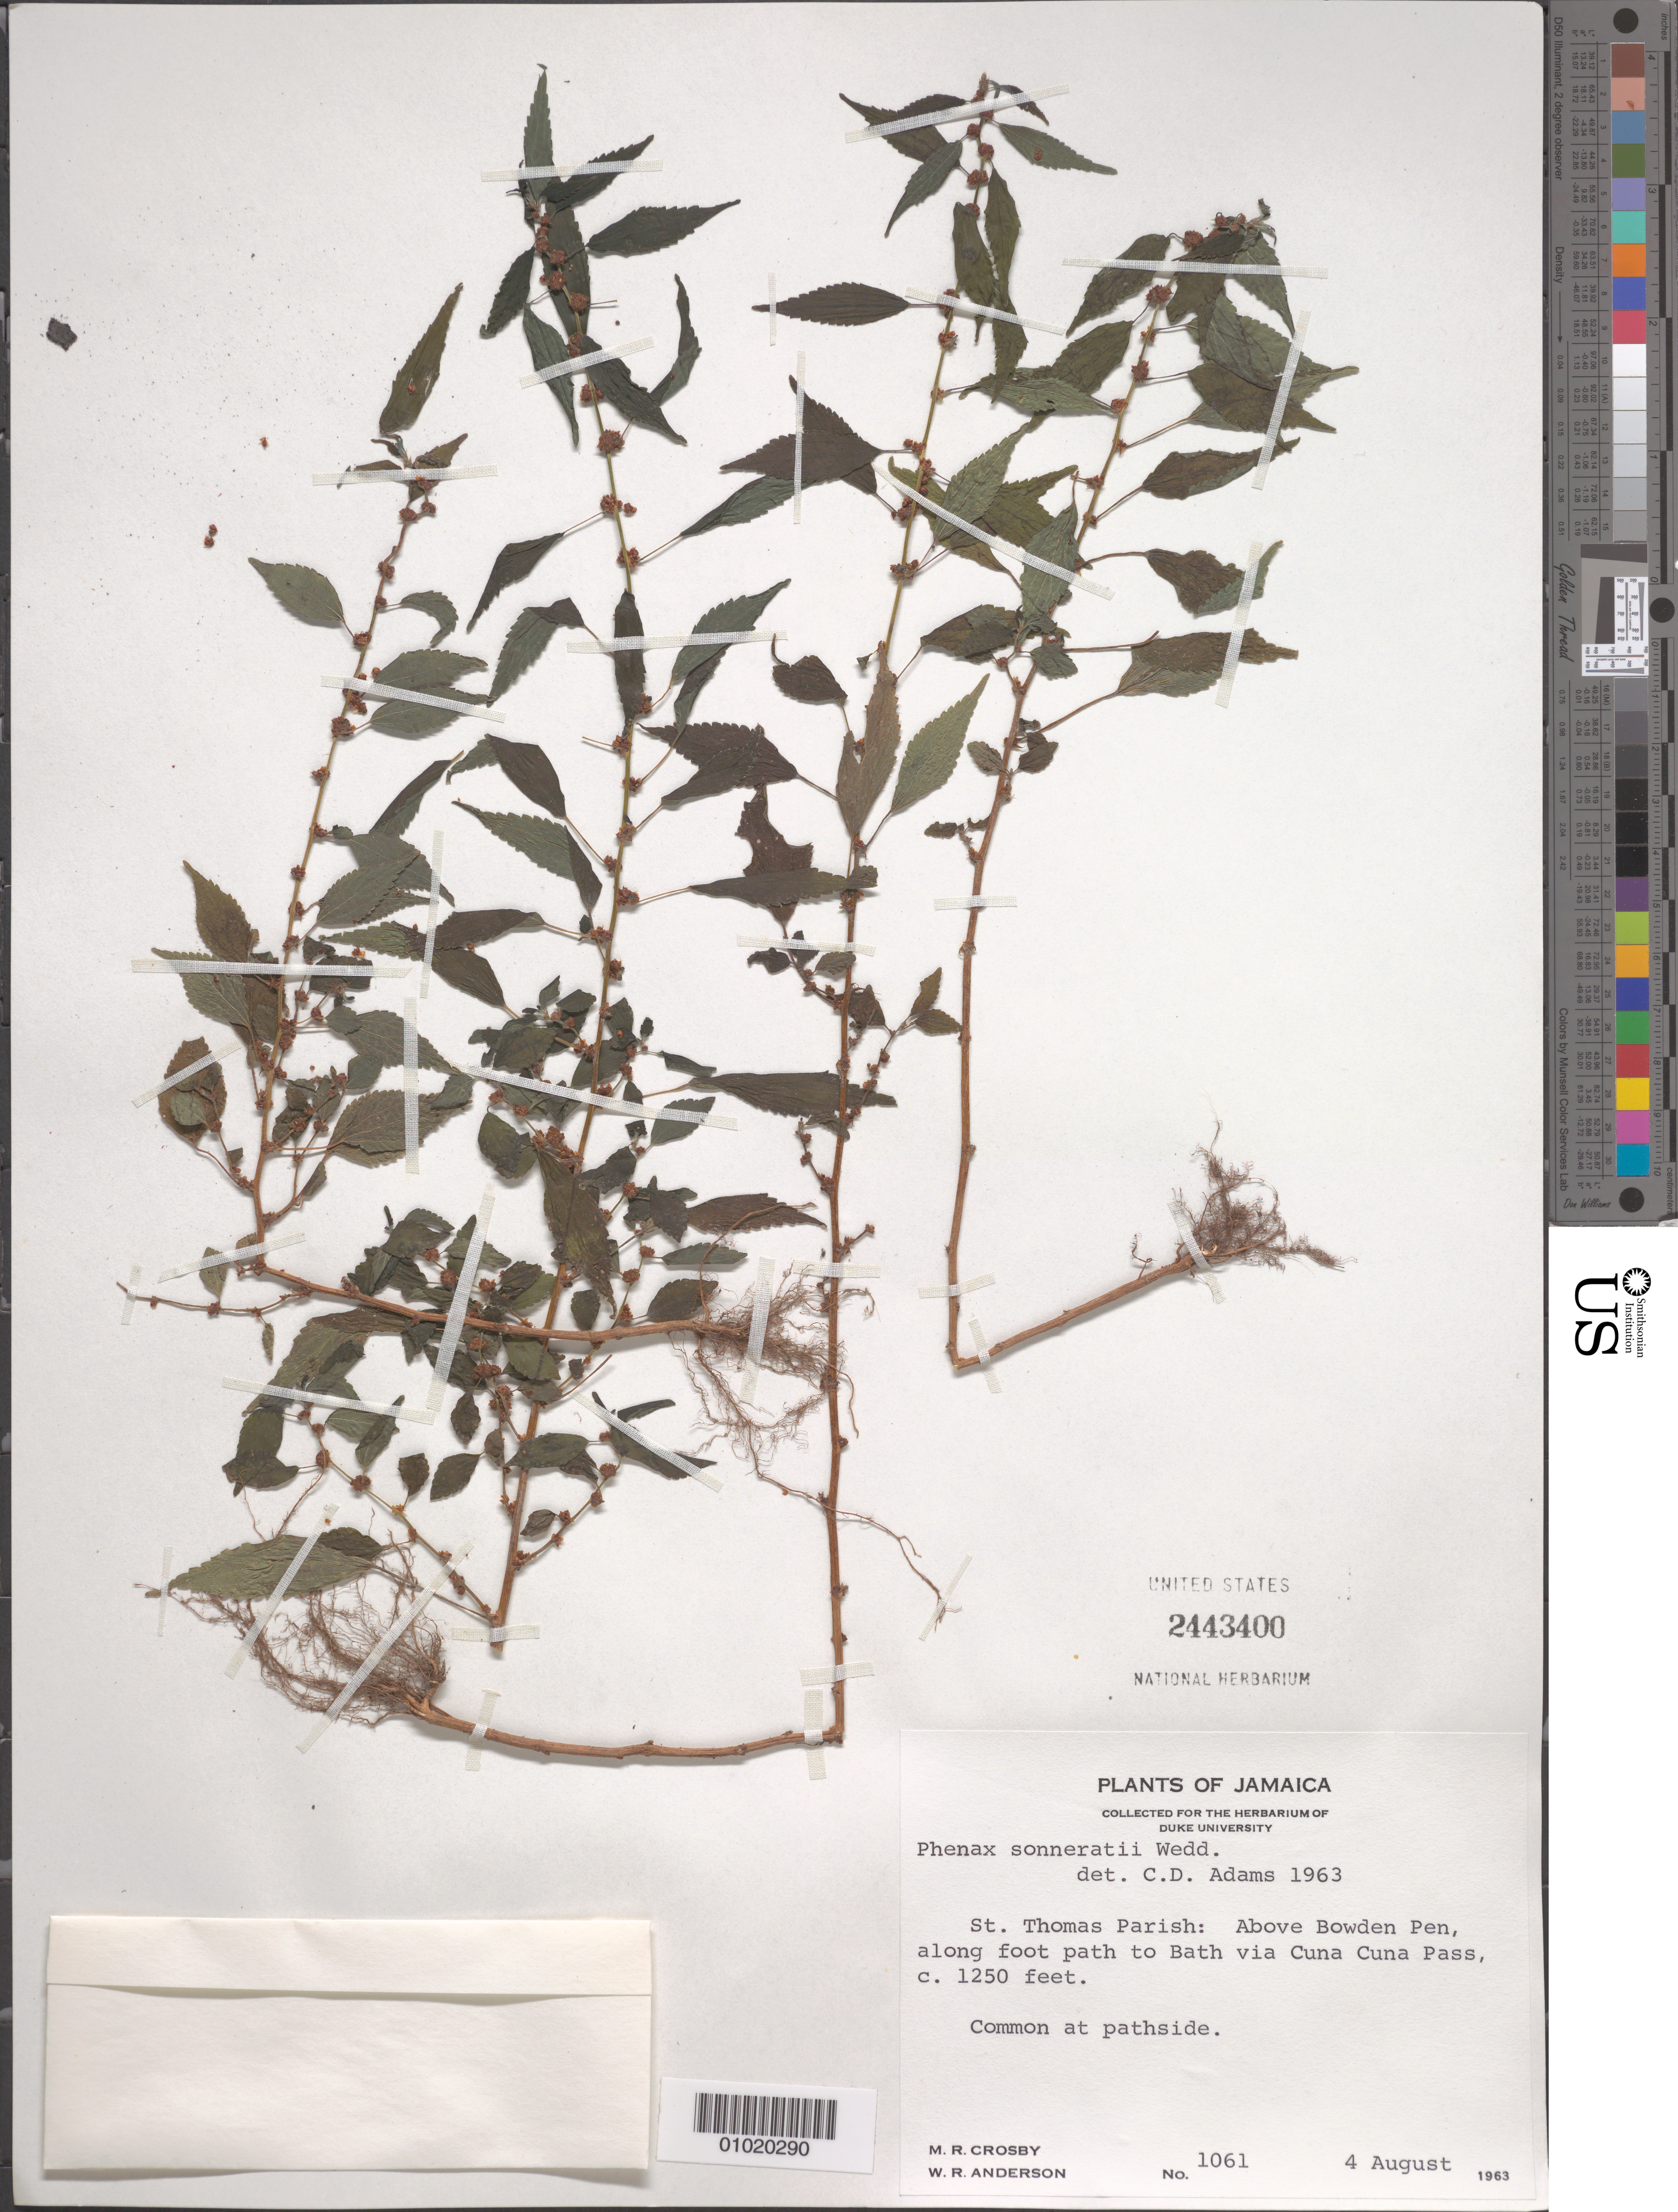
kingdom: Plantae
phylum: Tracheophyta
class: Magnoliopsida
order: Rosales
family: Urticaceae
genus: Phenax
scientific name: Phenax sonneratii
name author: (Poir.) Wedd.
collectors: M. R. Crosby & W. R. Anderson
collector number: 1061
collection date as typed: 04 Aug 1963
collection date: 1963-08-04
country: Jamaica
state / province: Saint Thomas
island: Jamaica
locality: Above Bowden Pen, along foot path to Bath via Cuna Cuna Pass.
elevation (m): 381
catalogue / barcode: US 2443400